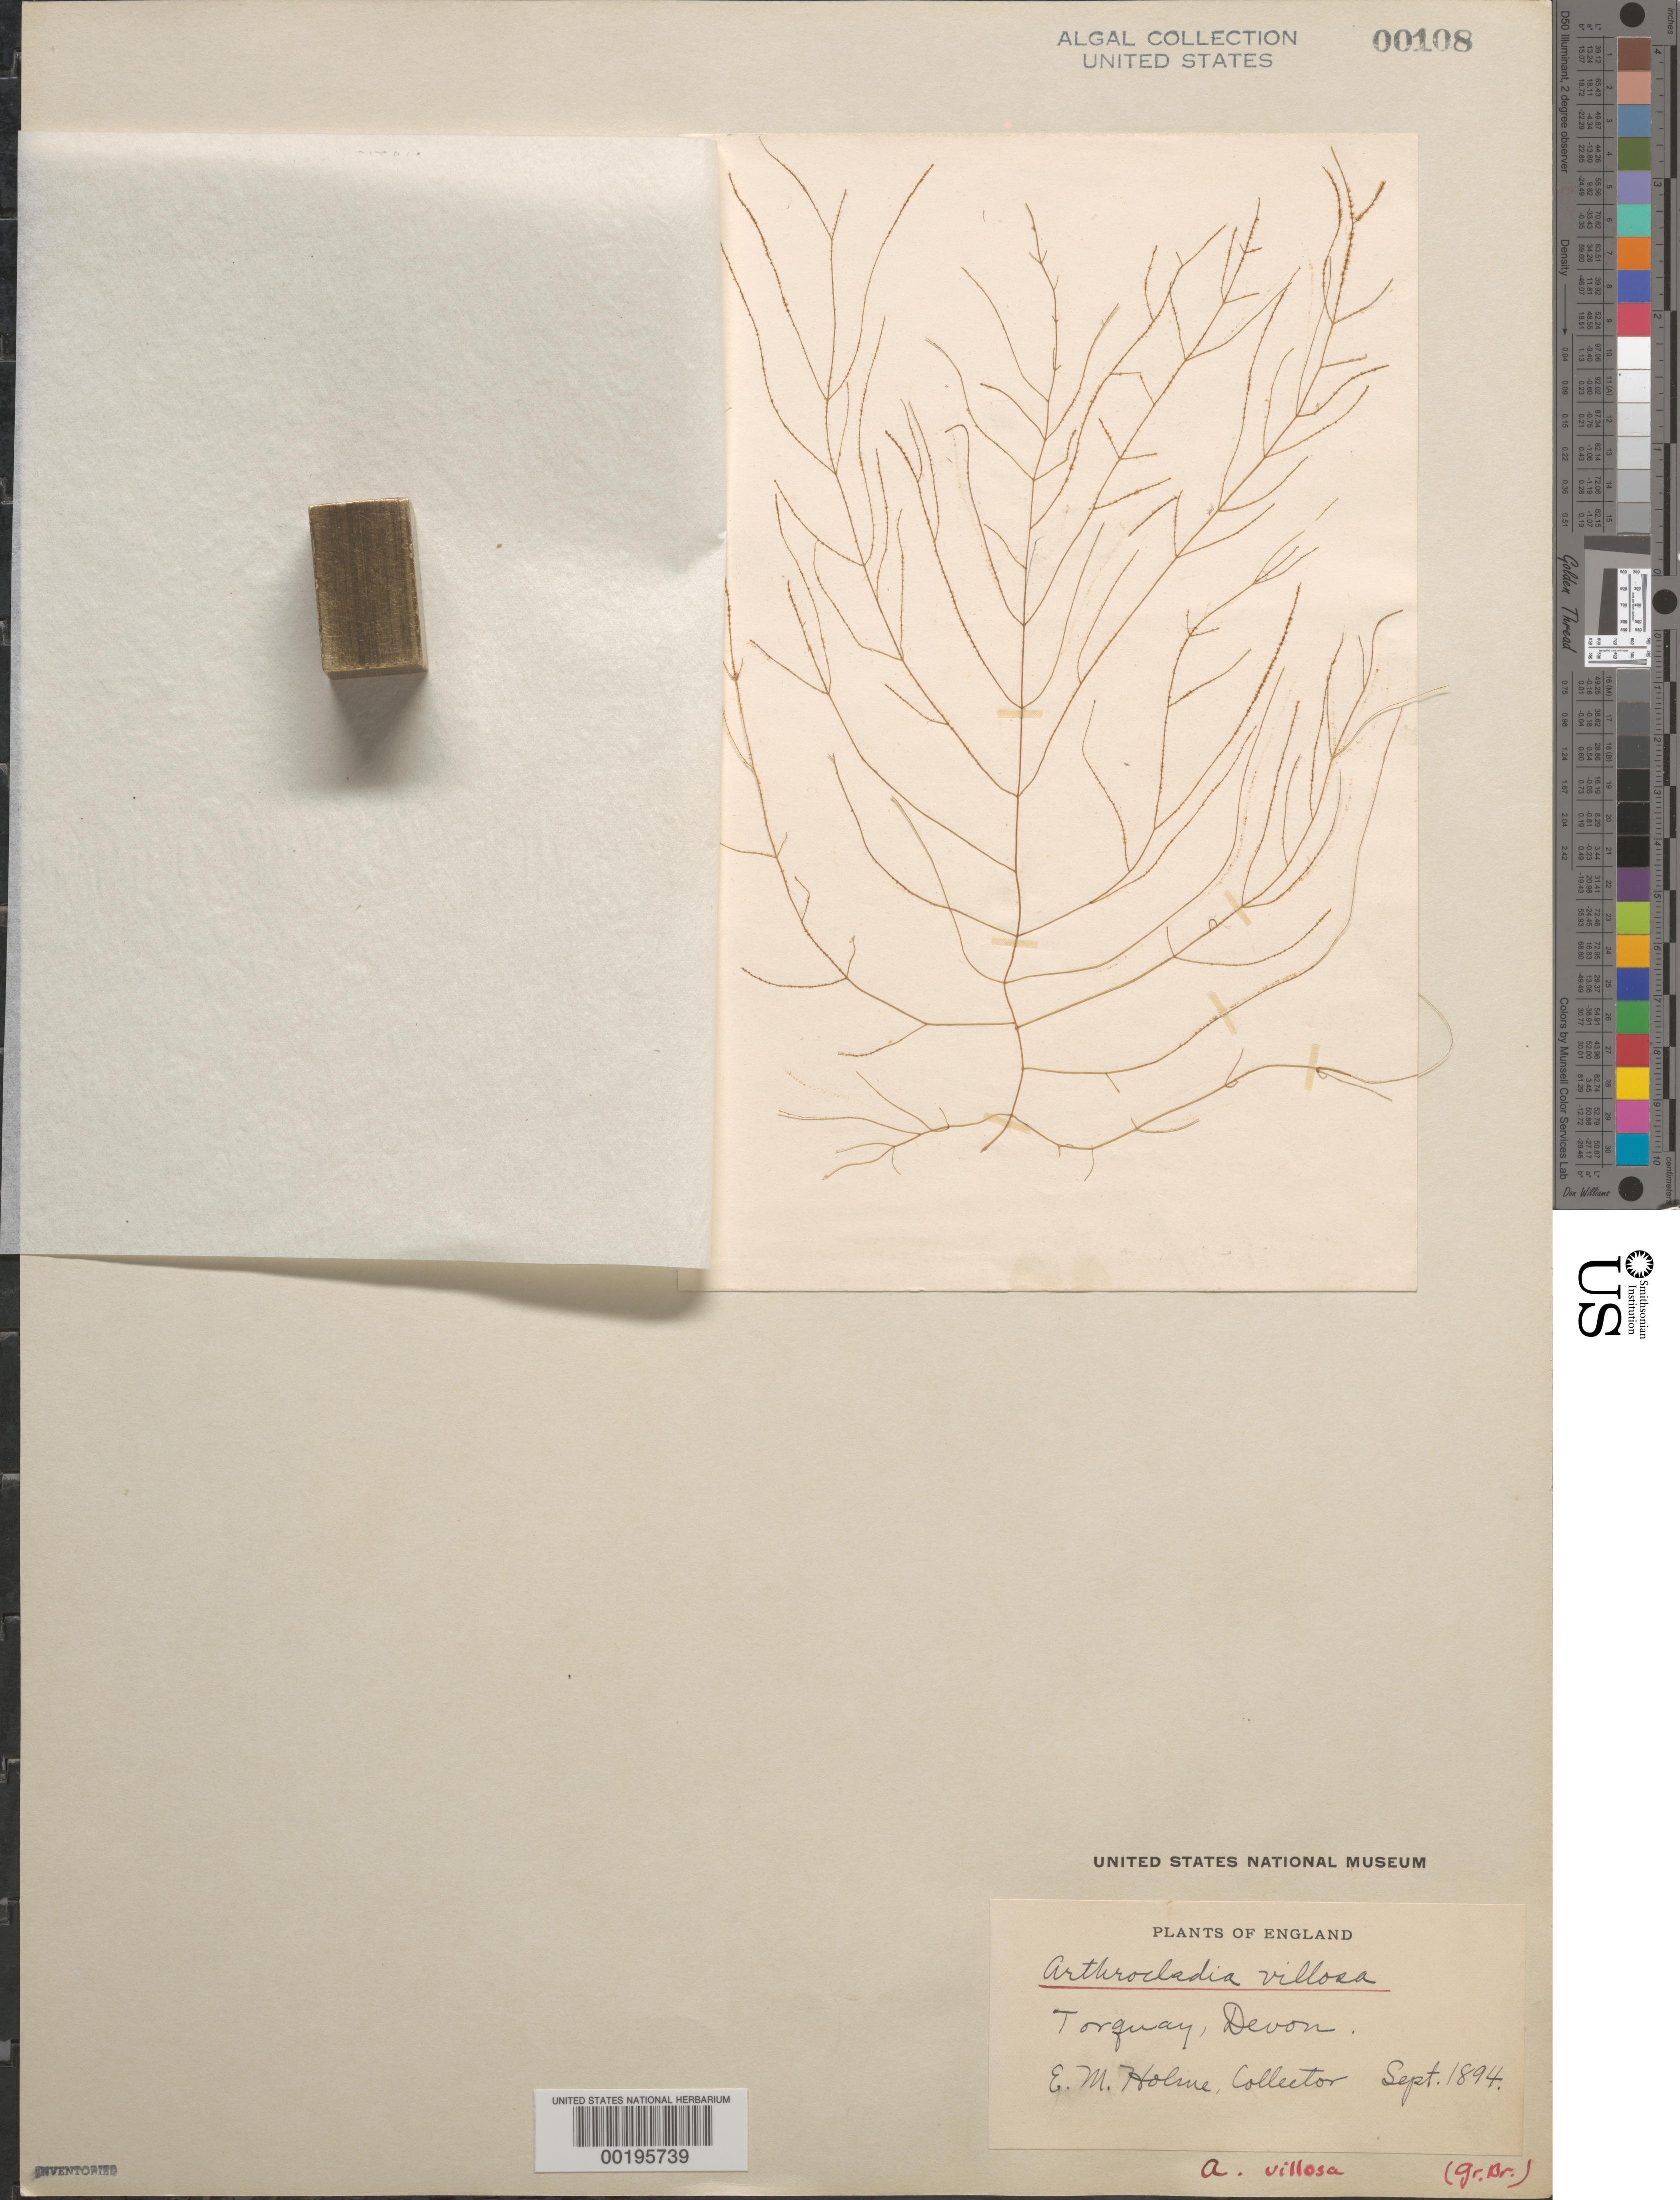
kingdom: Chromista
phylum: Ochrophyta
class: Phaeophyceae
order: Desmarestiales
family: Arthrocladiaceae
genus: Arthrocladia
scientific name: Arthrocladia villosa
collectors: E. M. Holmes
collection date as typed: Sep 1894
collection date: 1894-09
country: United Kingdom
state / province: England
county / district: Devon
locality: Torquay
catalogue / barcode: US 108